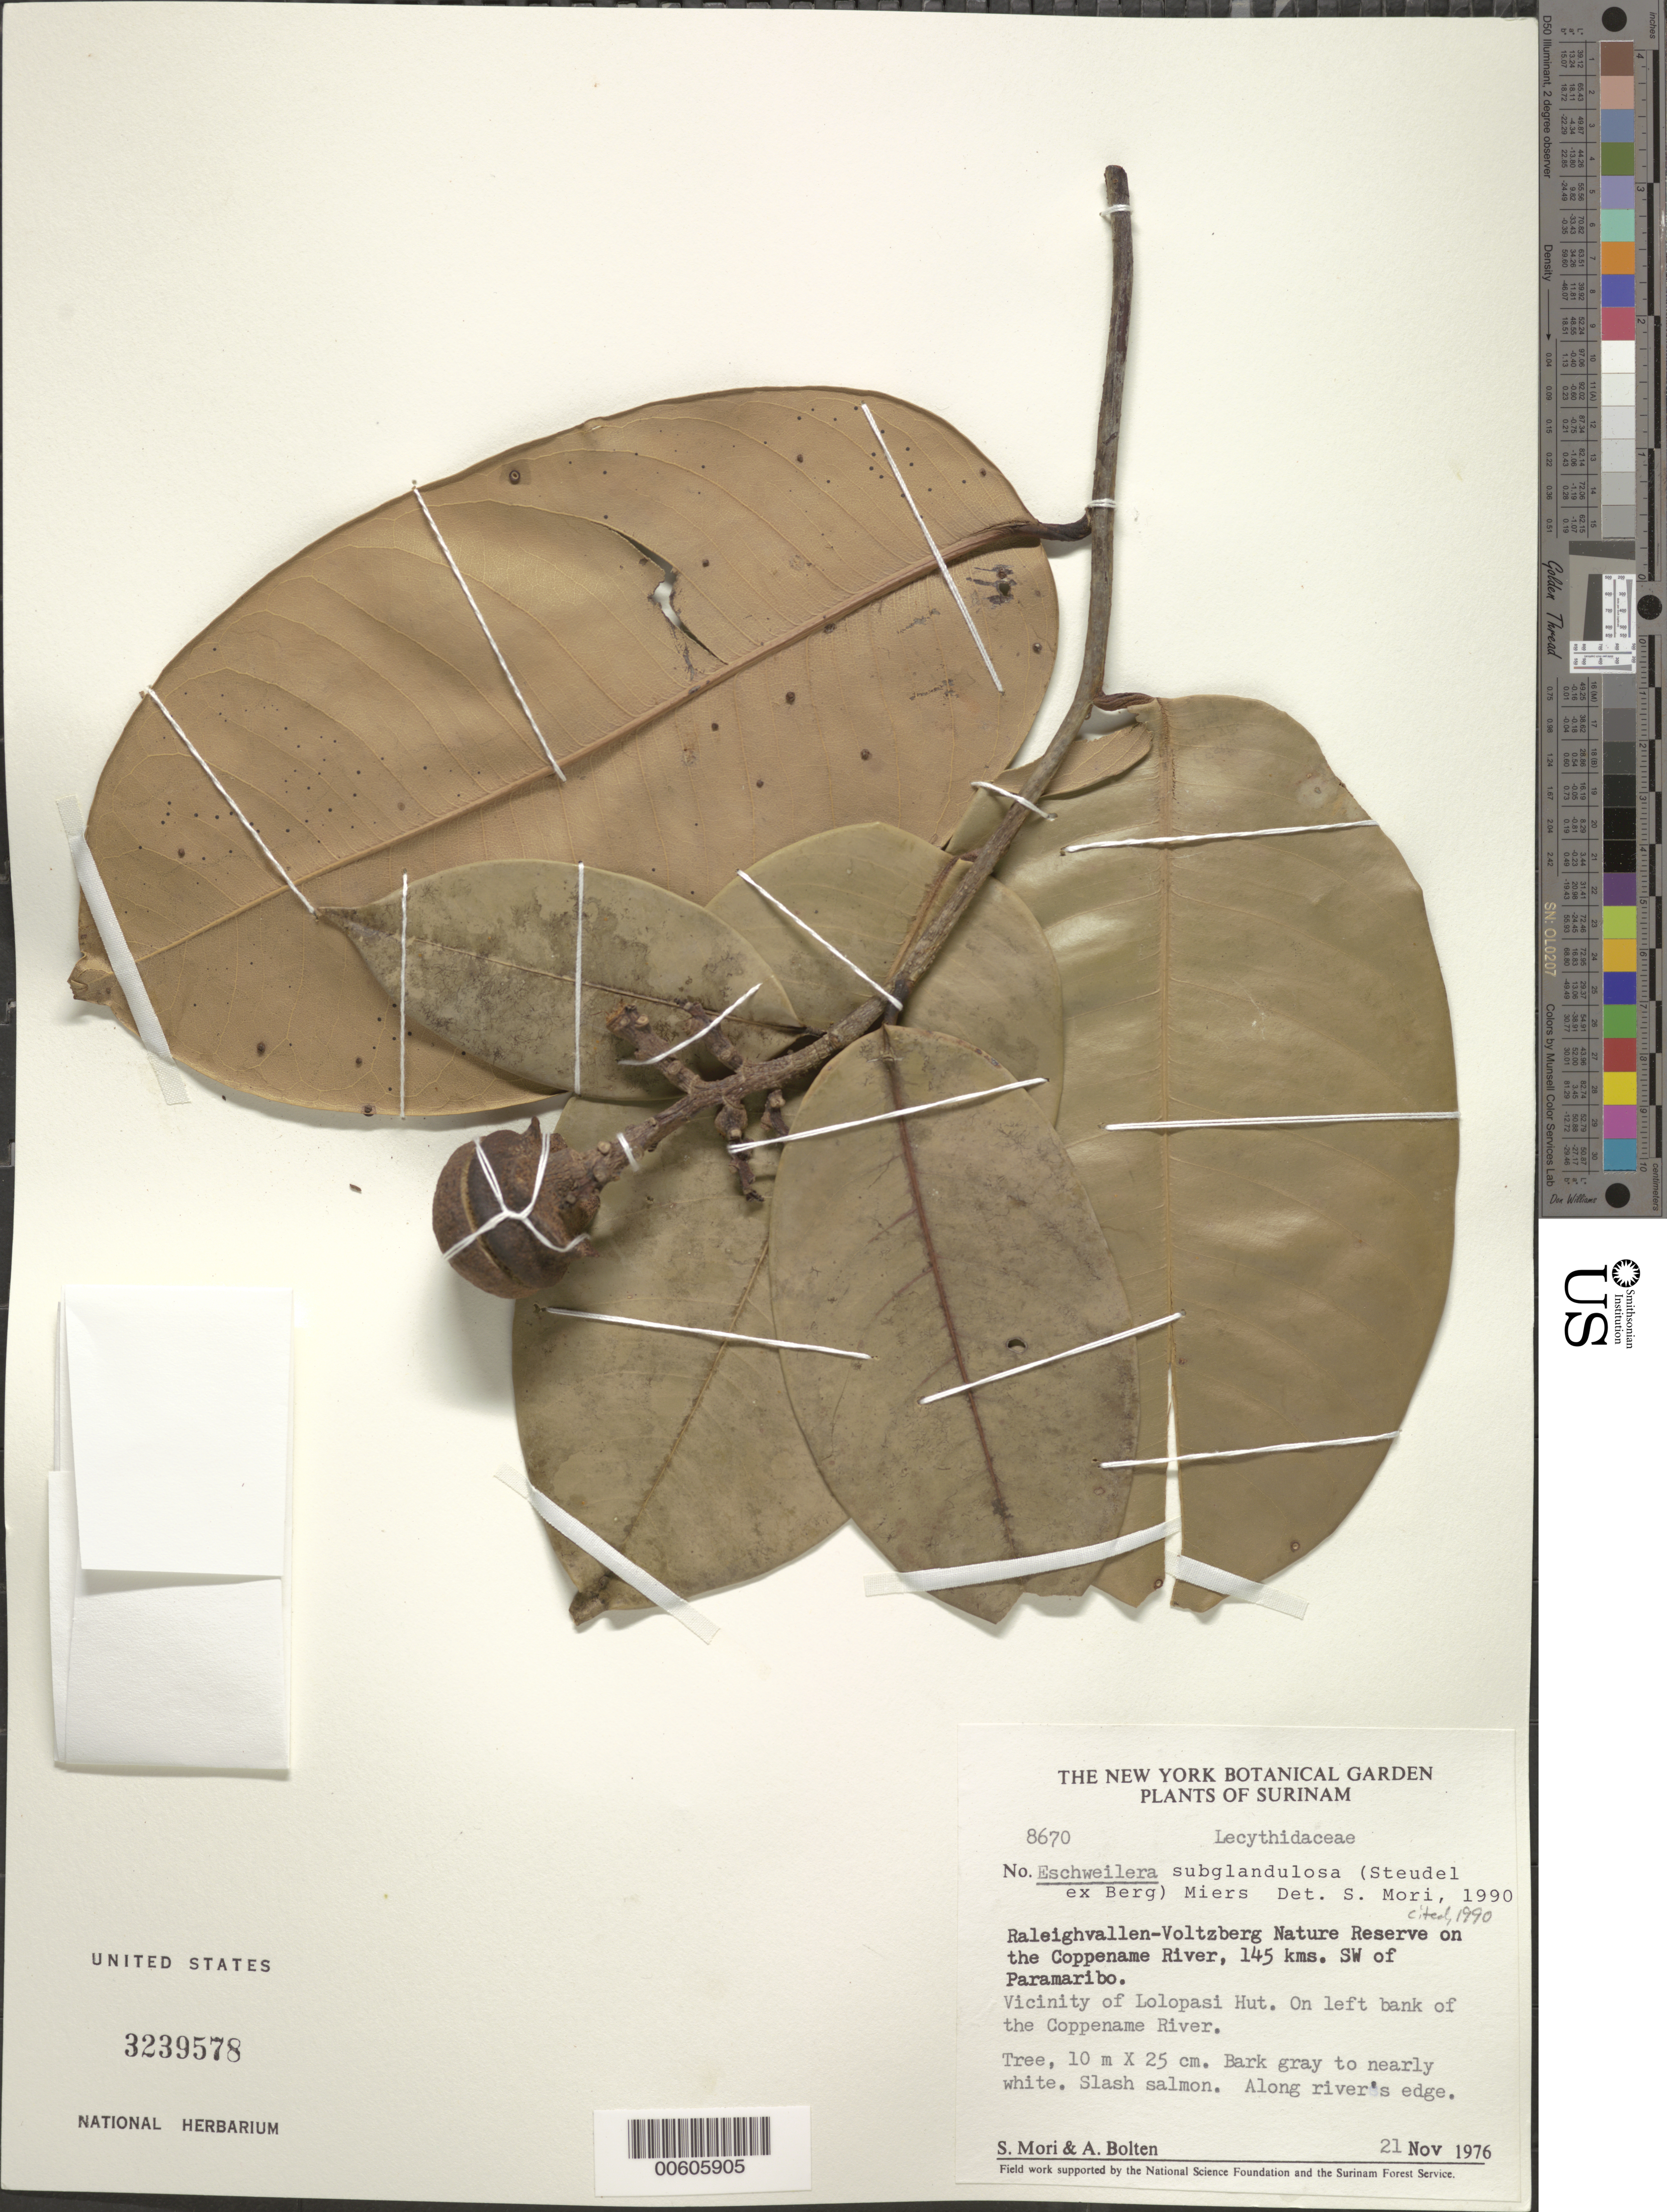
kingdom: Plantae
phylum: Tracheophyta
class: Magnoliopsida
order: Ericales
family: Lecythidaceae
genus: Eschweilera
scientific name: Eschweilera subglandulosa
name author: (Steud. ex Berg) Miers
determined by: Mori, Scott A.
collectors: S. Mori & A. Bolten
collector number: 8670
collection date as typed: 21-Nov-76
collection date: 1976-11-21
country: Suriname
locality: Raleighvallen-Voltzberg Nat. Resv. on Coppename River, 145 km SW of Paramaribo, vic of Lolopasi Hut. On left bank ofo the Coppename River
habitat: Along river's edge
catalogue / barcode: US 3239578